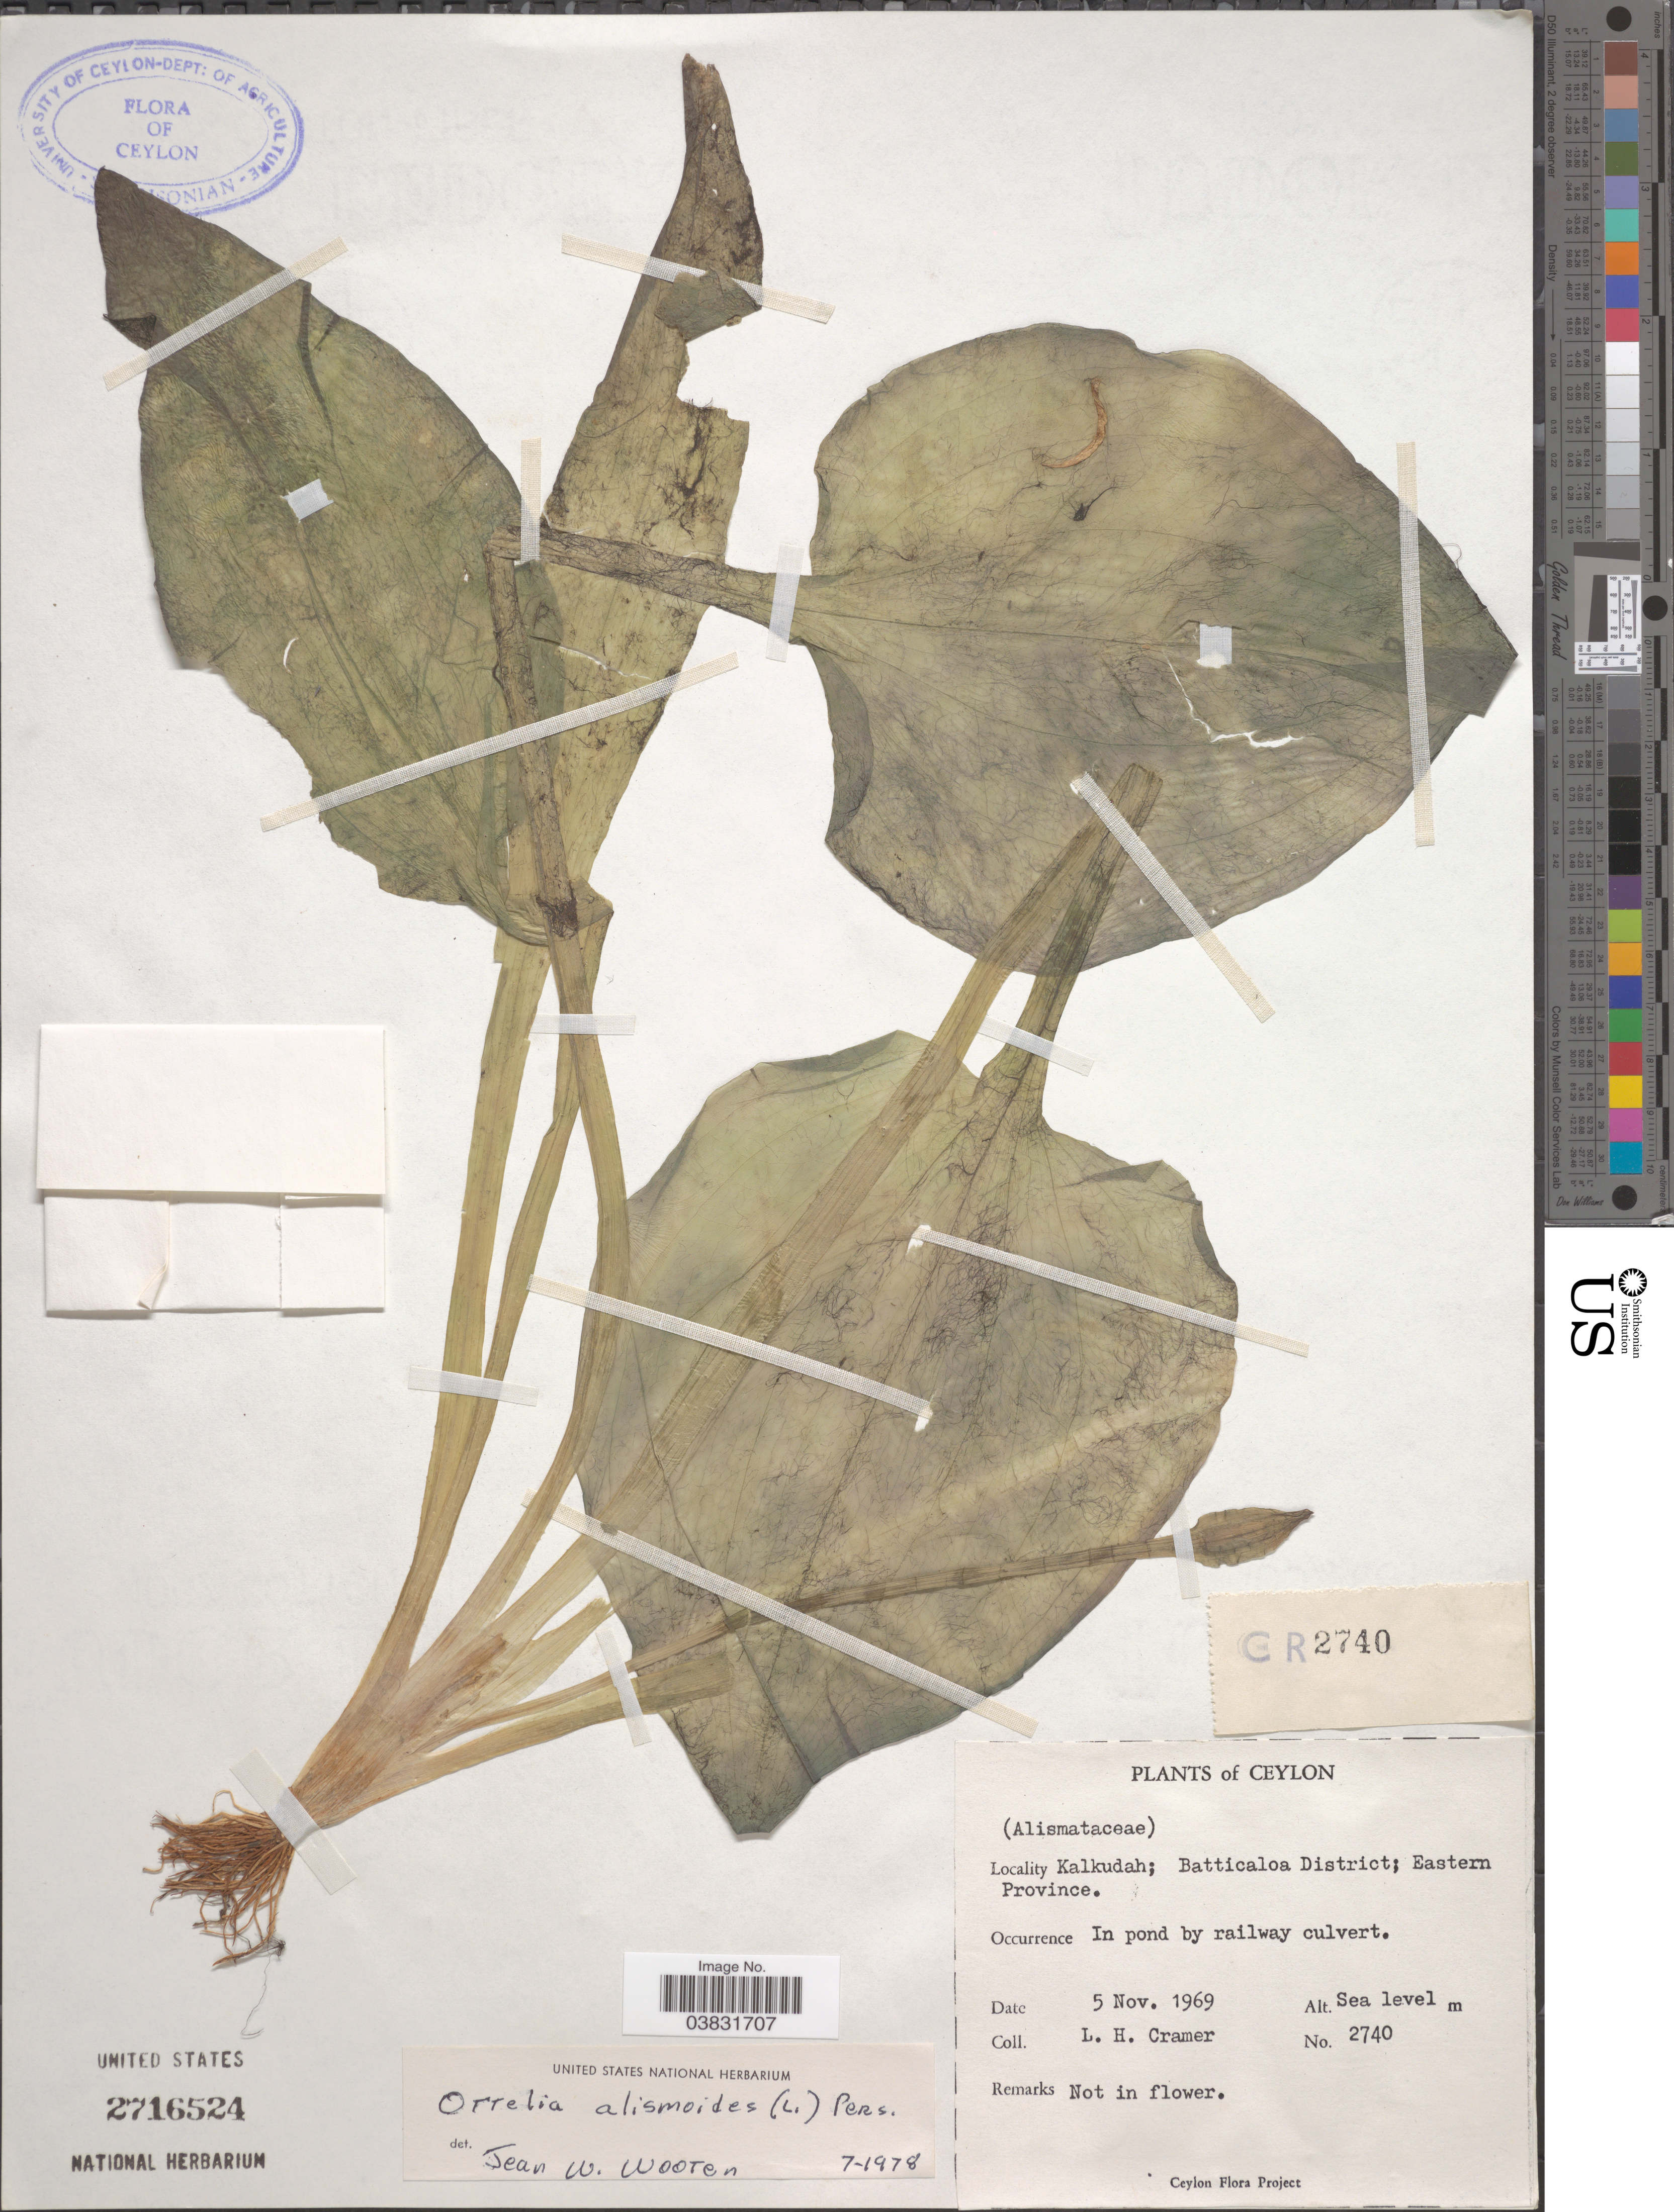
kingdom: Plantae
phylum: Tracheophyta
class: Liliopsida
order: Alismatales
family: Hydrocharitaceae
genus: Ottelia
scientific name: Ottelia alismoides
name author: Pers.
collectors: L. H. Cramer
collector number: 2740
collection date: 1969-11-05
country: Sri Lanka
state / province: Eastern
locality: Ceylon. Kalkudah; Batticaloa District.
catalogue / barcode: US 2716524